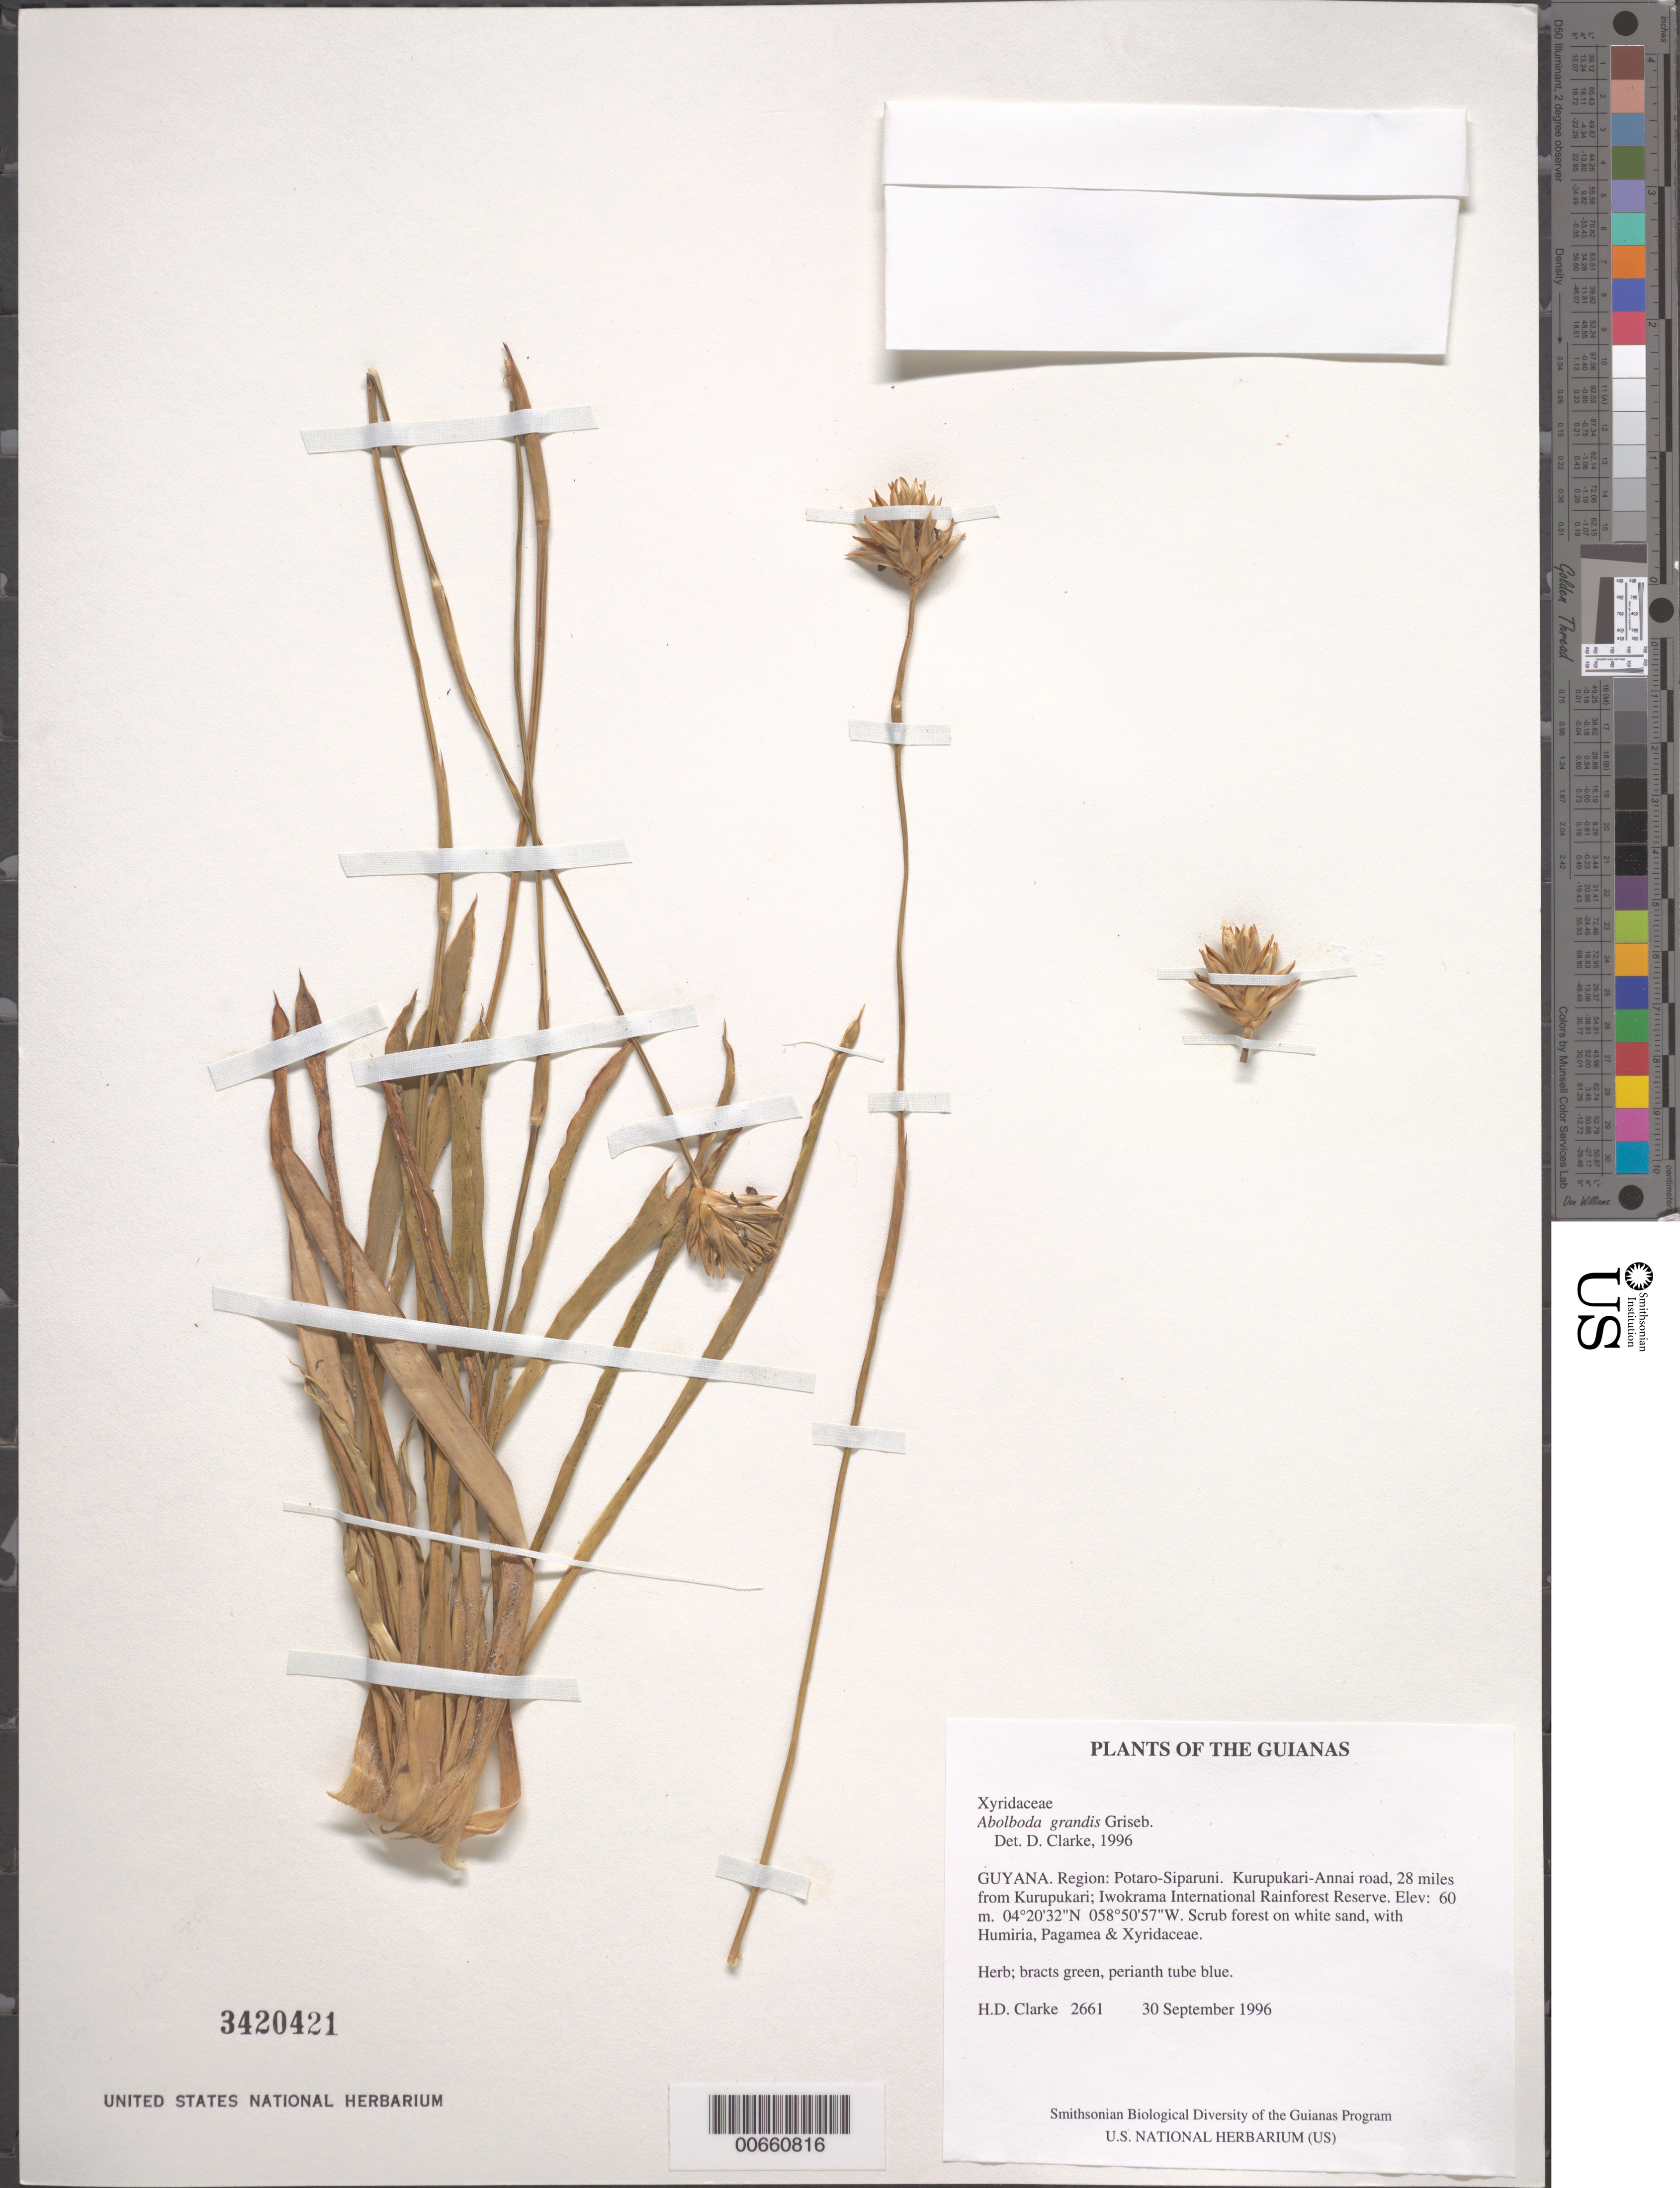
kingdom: Plantae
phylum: Tracheophyta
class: Liliopsida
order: Poales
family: Xyridaceae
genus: Abolboda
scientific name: Abolboda grandis var. grandis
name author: Griseb.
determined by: Kelloff, Carol L., (US), Smithsonian Institution - National Museum of Natural History (UNITED STATES)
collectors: H. D. Clarke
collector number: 2661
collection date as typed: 30 September 1996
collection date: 1996-09-30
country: Guyana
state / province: Potaro-Siparuni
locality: Kurupukari-Annai road, 28 miles from Kurupukari; Iwokrama International Rainforest Reserve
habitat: Scrub forest on white sand, with Humiria, Pagamea & Xyridaceae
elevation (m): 60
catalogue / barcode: US 3420421